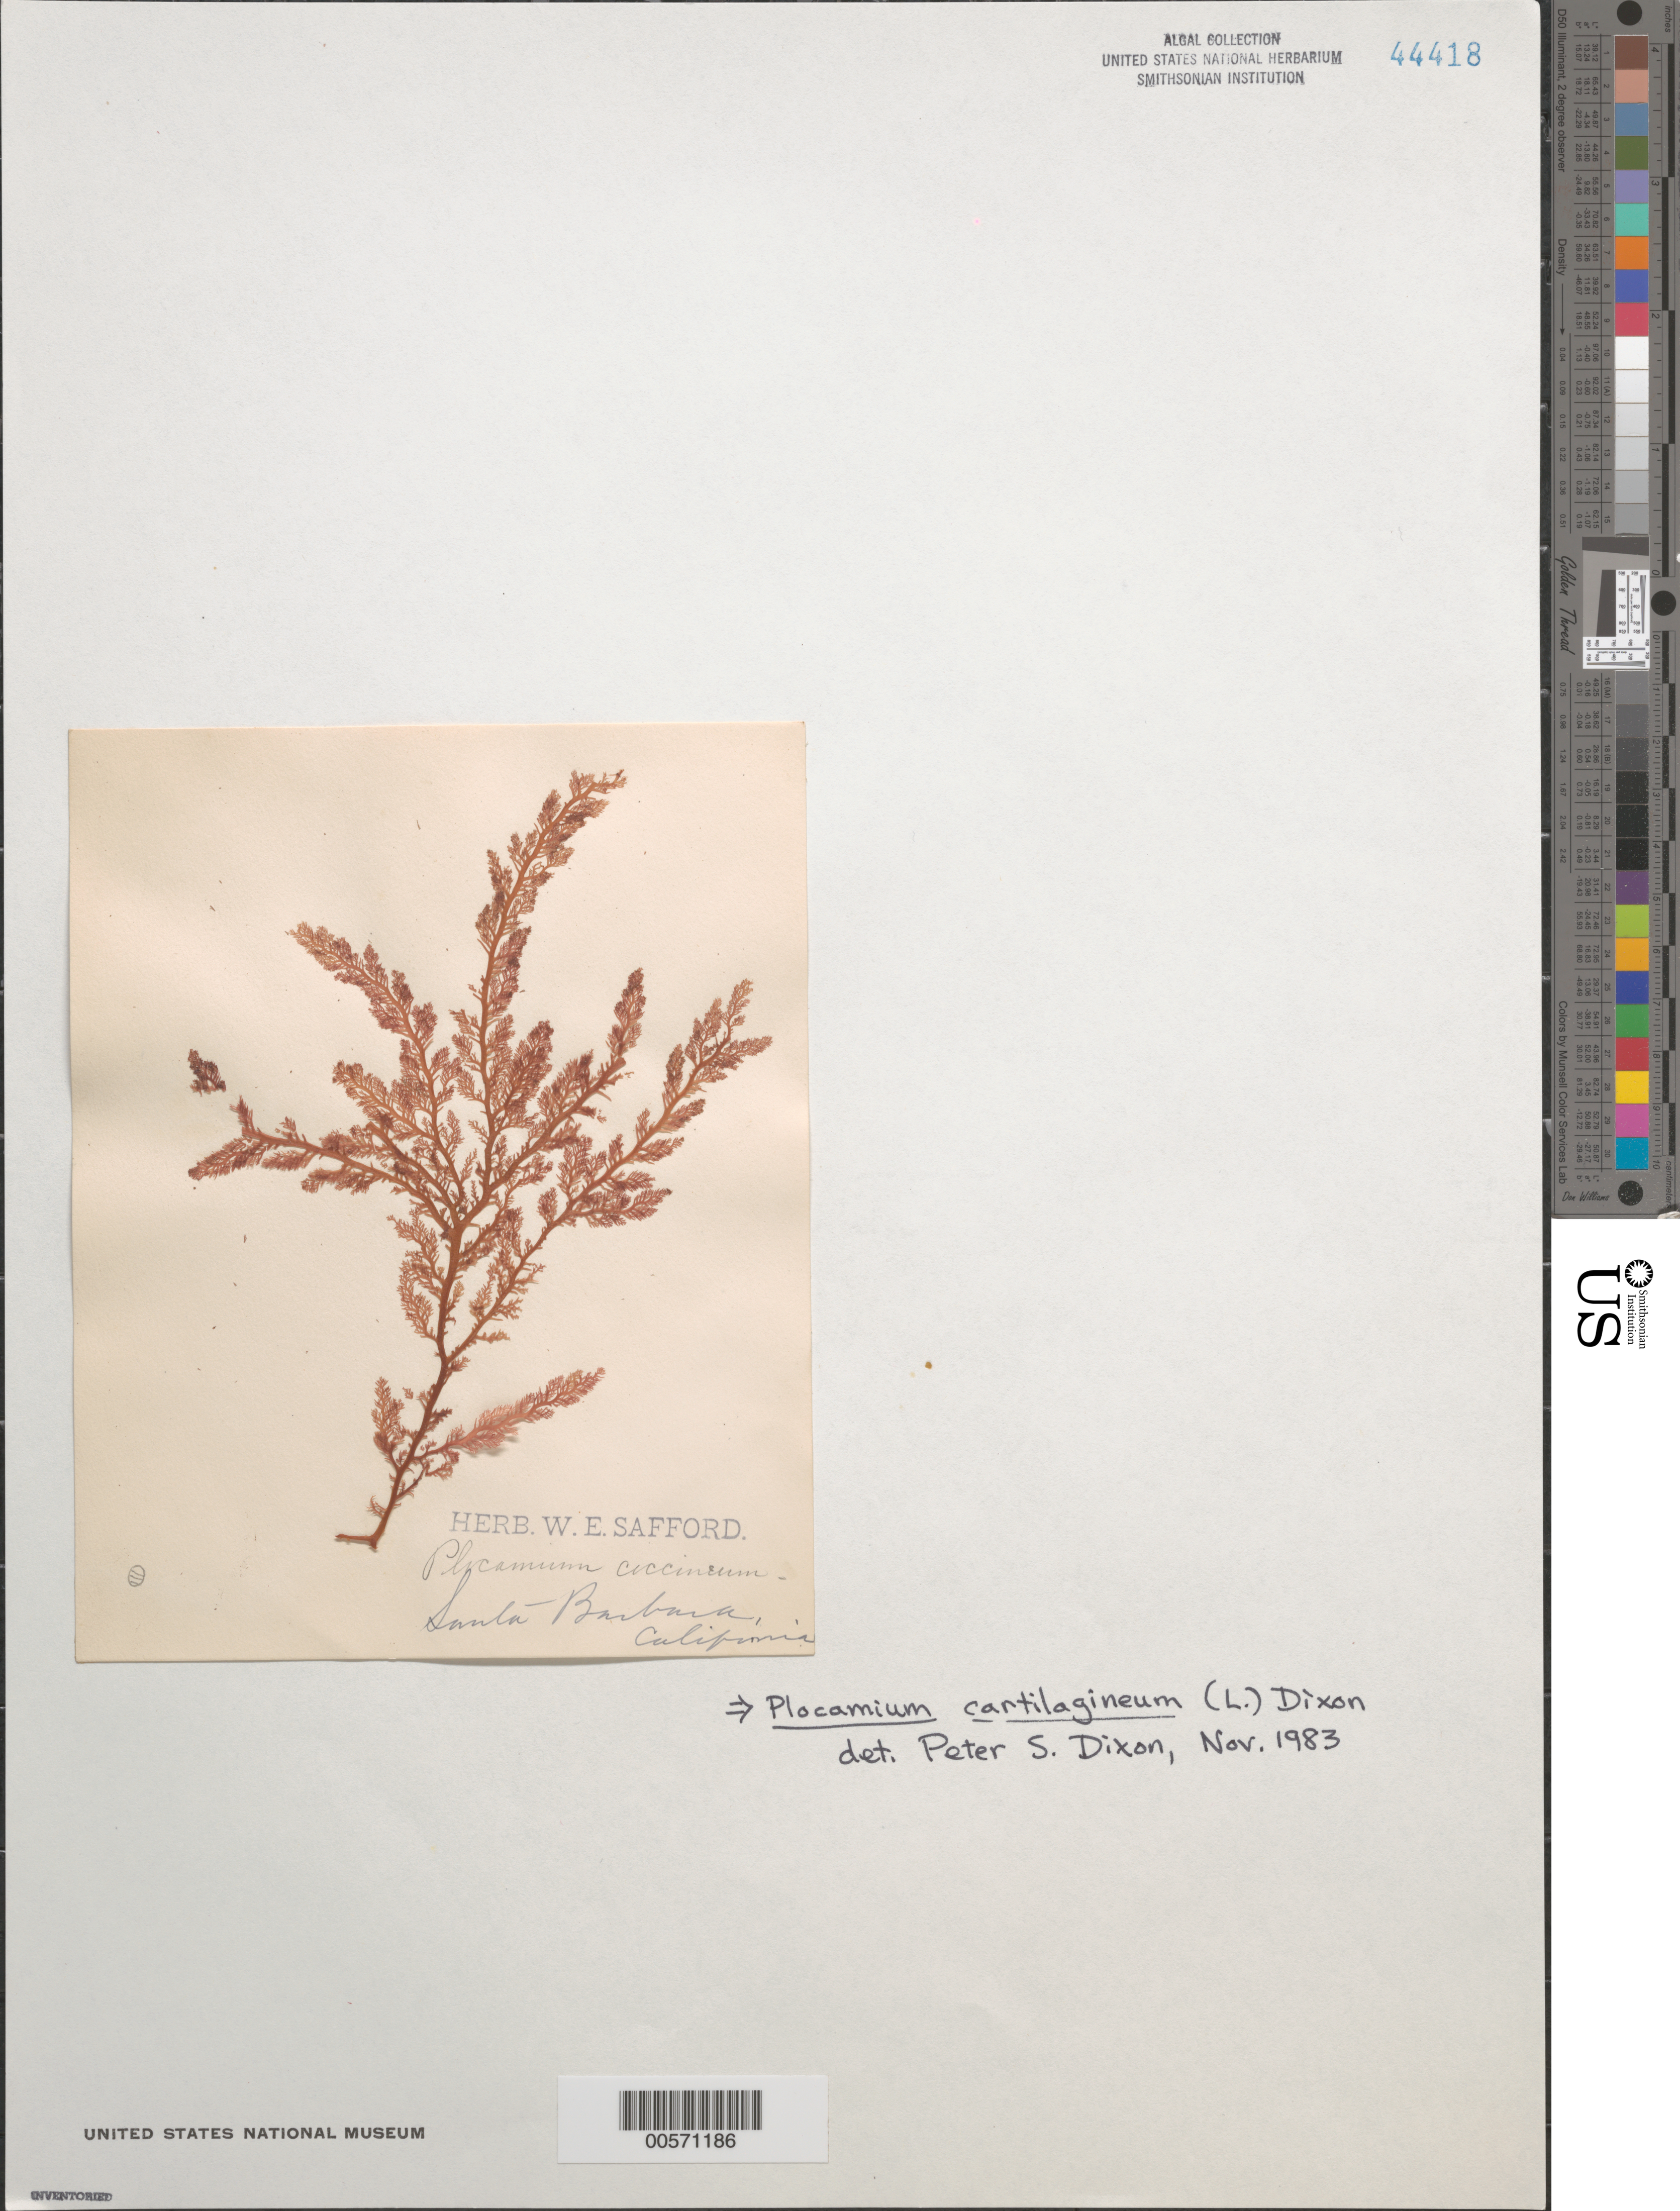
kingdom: Plantae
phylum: Rhodophyta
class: Florideophyceae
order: Plocamiales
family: Plocamiaceae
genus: Plocamium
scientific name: Plocamium cartilagineum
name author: (L.) P.S. Dixon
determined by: Dixon, P. S.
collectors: W. E. Safford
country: United States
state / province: California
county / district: Santa Barbara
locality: Santa Barbara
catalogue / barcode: US 44418